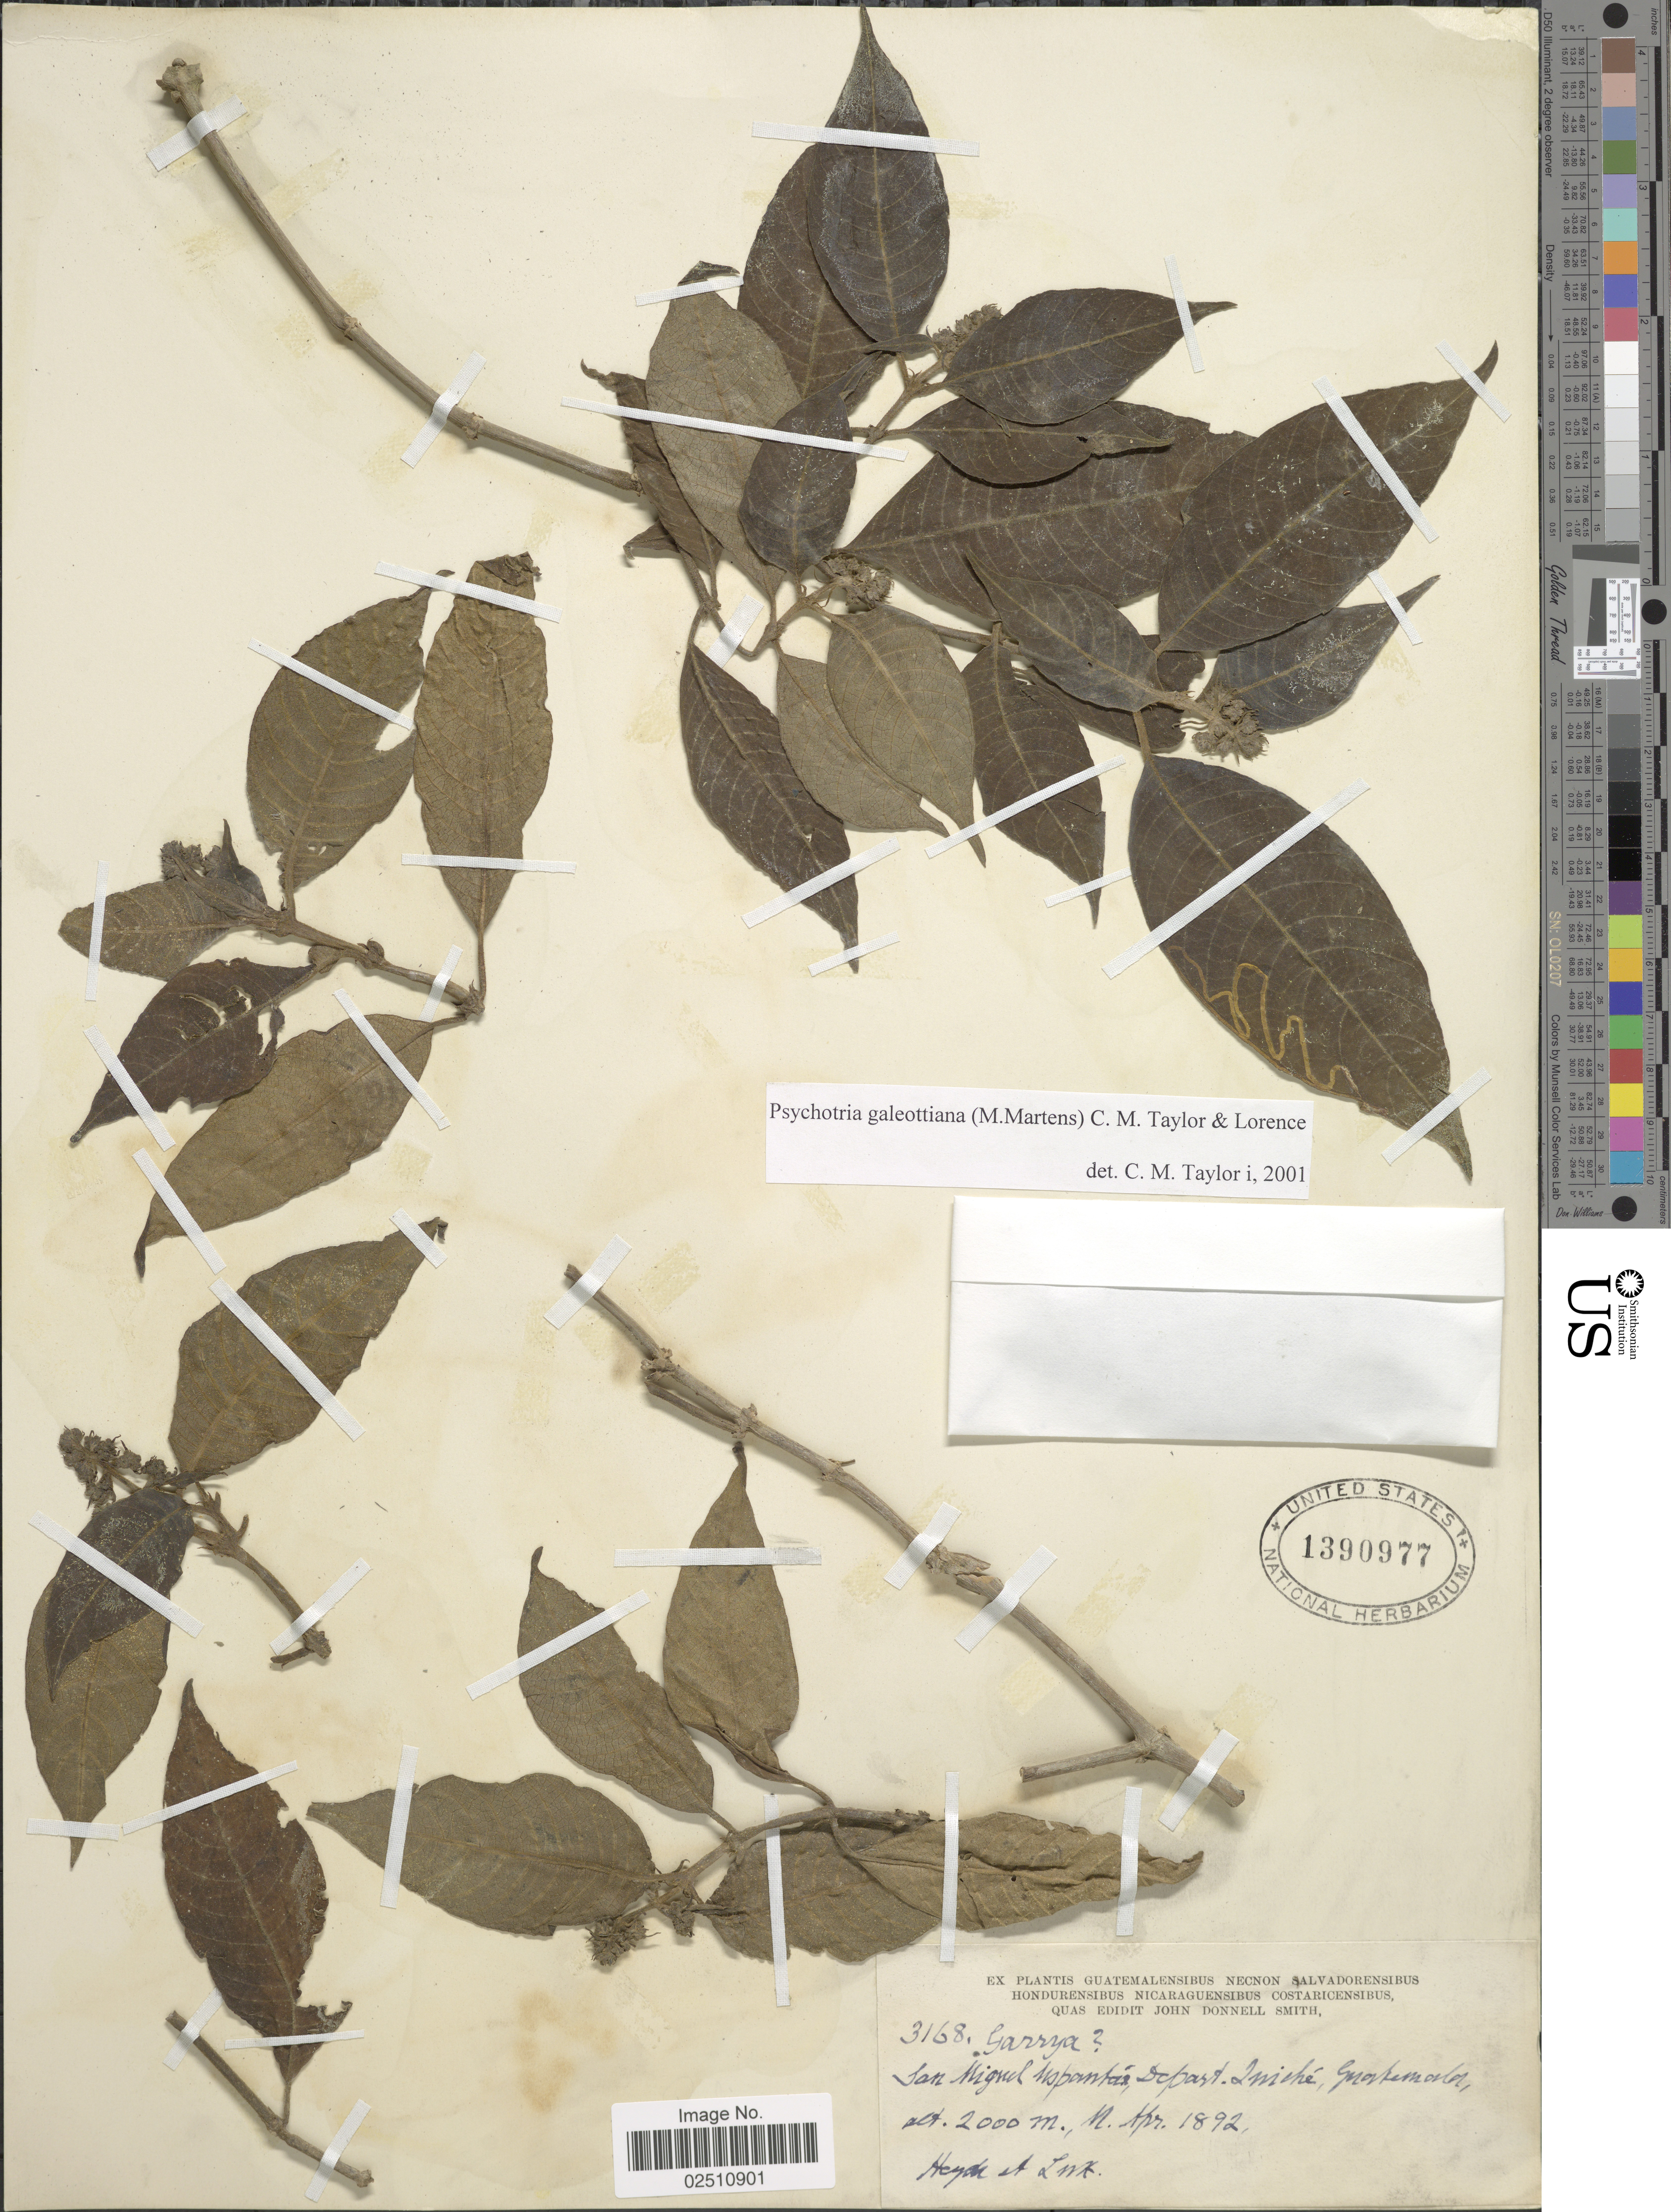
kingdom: Plantae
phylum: Tracheophyta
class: Magnoliopsida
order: Gentianales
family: Rubiaceae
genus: Psychotria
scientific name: Psychotria galeottiana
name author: (M. Martens) C.M. Taylor & Lorence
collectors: Heyde & Lux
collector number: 3168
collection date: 1892-04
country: Guatemala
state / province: El Quiché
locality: San Miguel Uspantan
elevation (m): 2000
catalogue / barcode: US 1390977